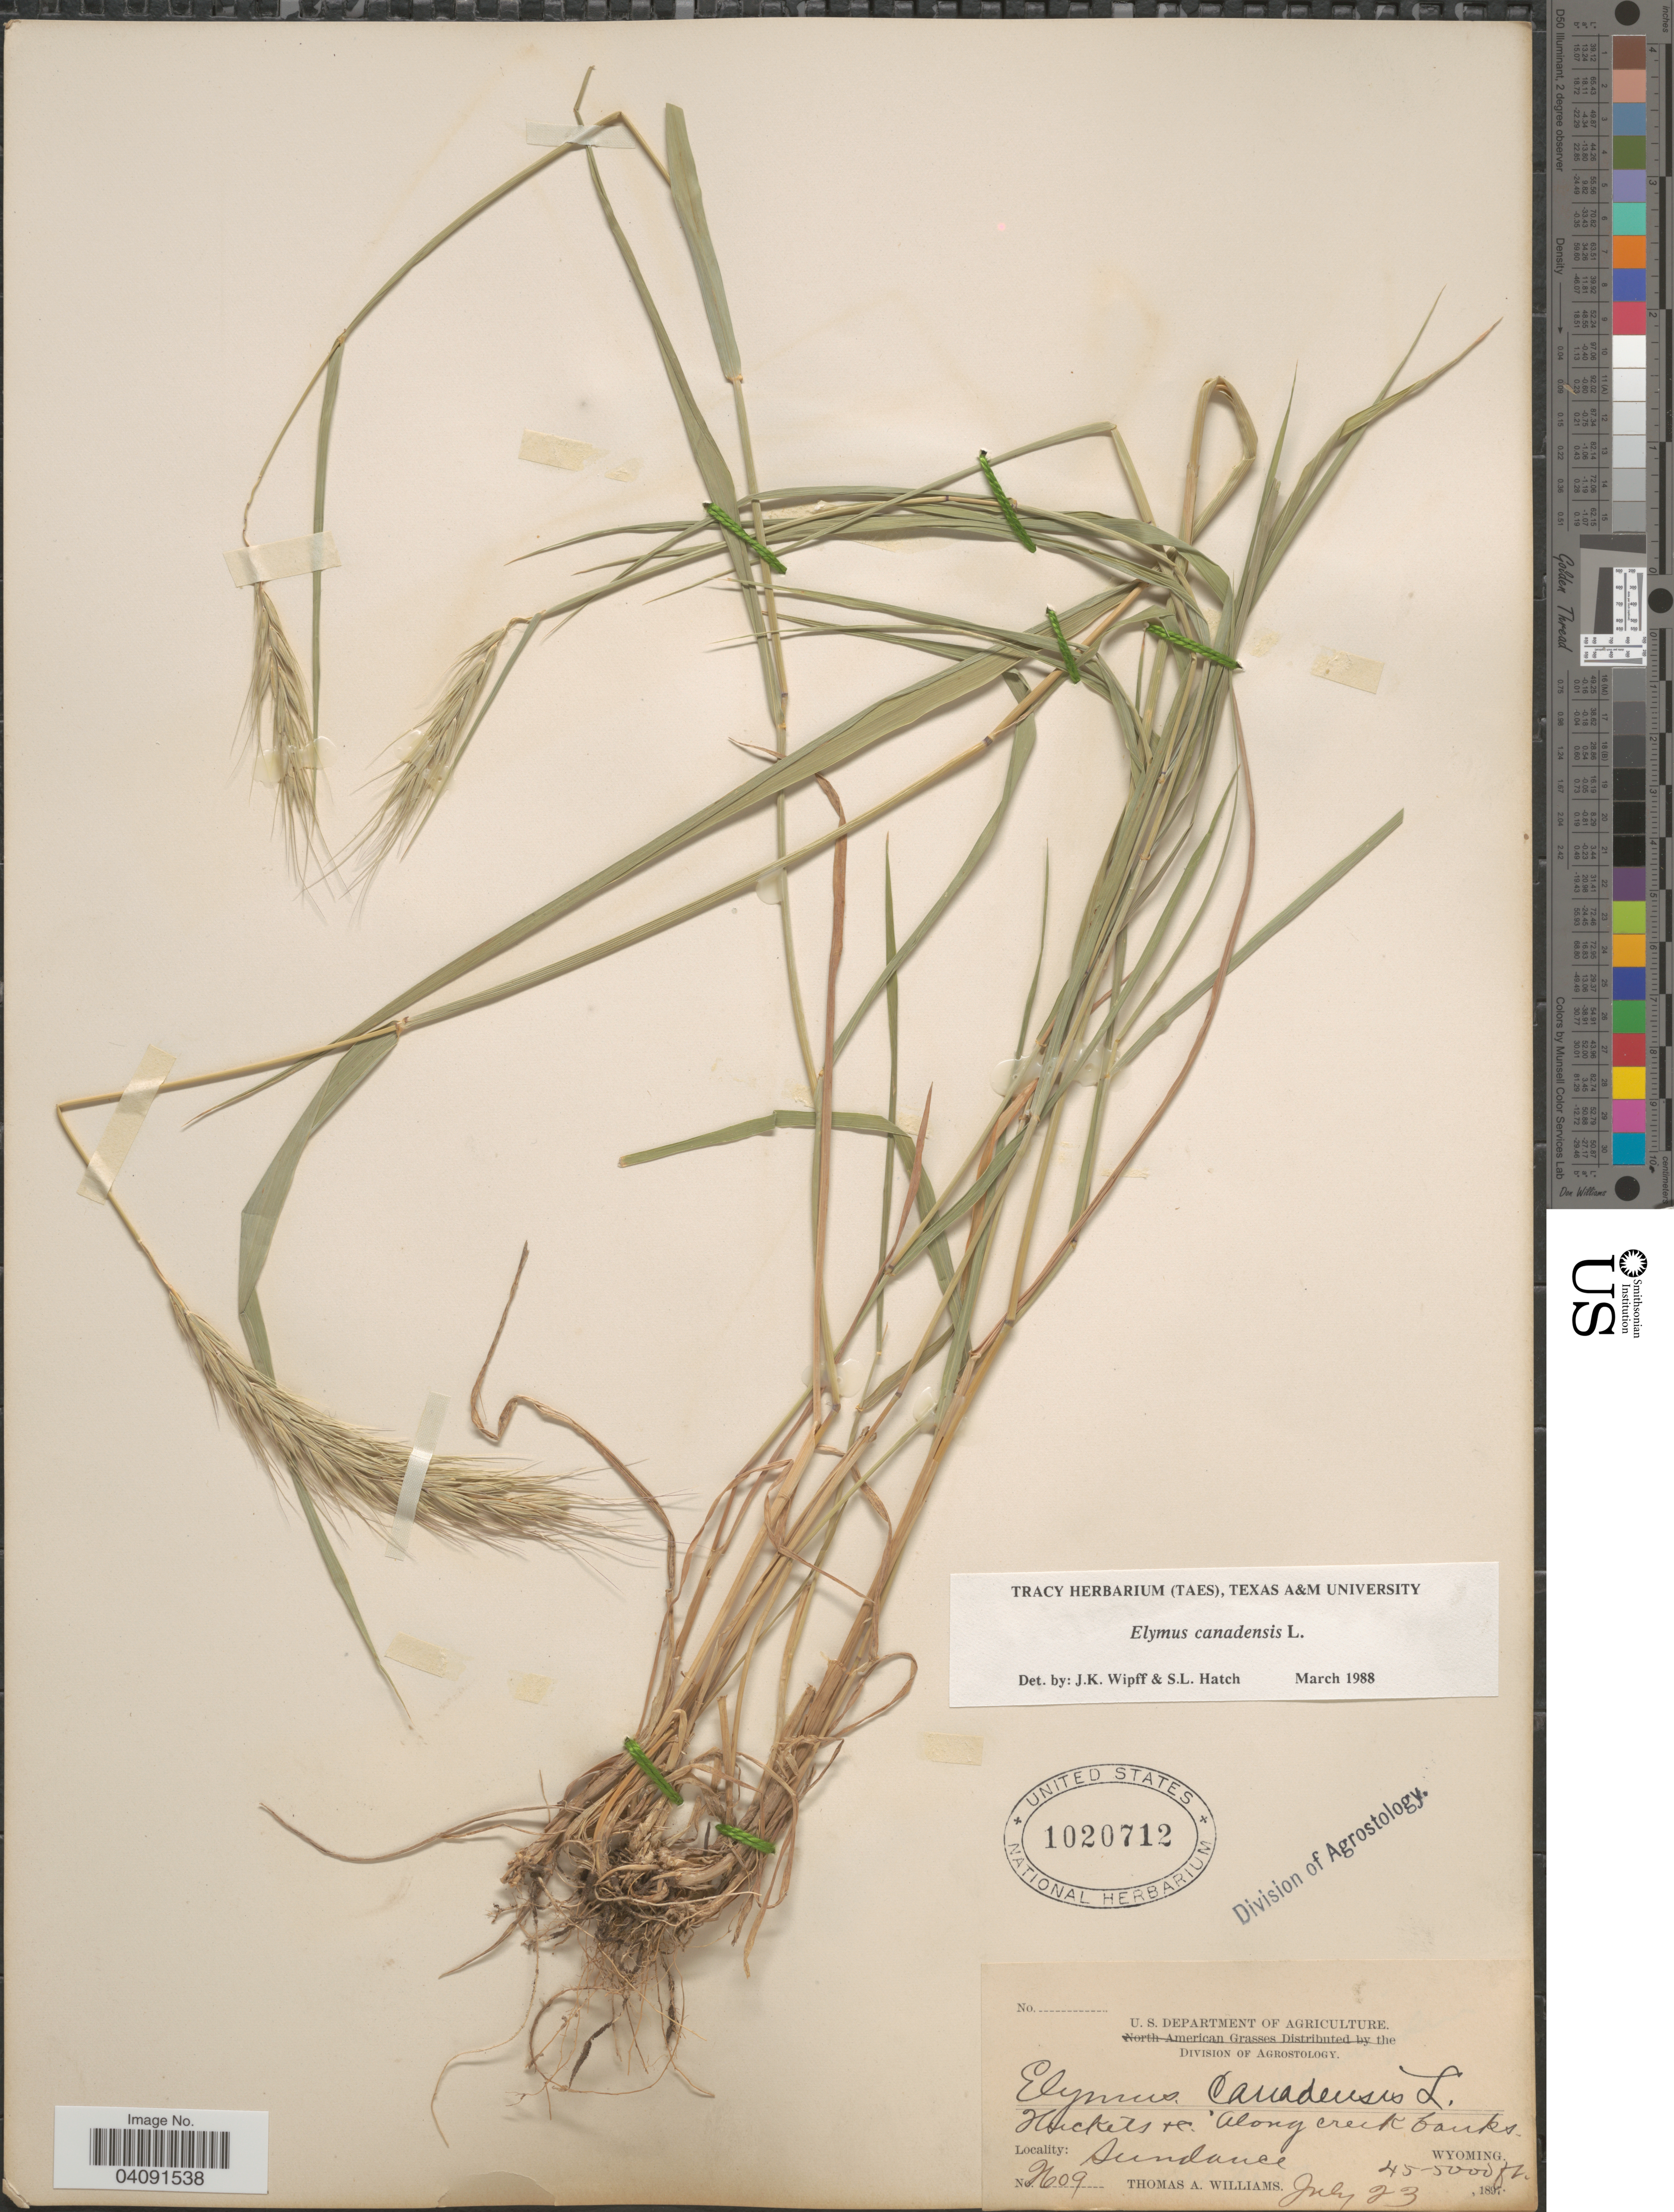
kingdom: Plantae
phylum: Tracheophyta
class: Liliopsida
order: Poales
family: Poaceae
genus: Elymus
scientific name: Elymus canadensis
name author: L.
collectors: T. A. Williams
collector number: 2609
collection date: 1897-07-23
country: United States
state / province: Wyoming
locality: Along creek banks. Sundance.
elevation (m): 1372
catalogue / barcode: US 1020712